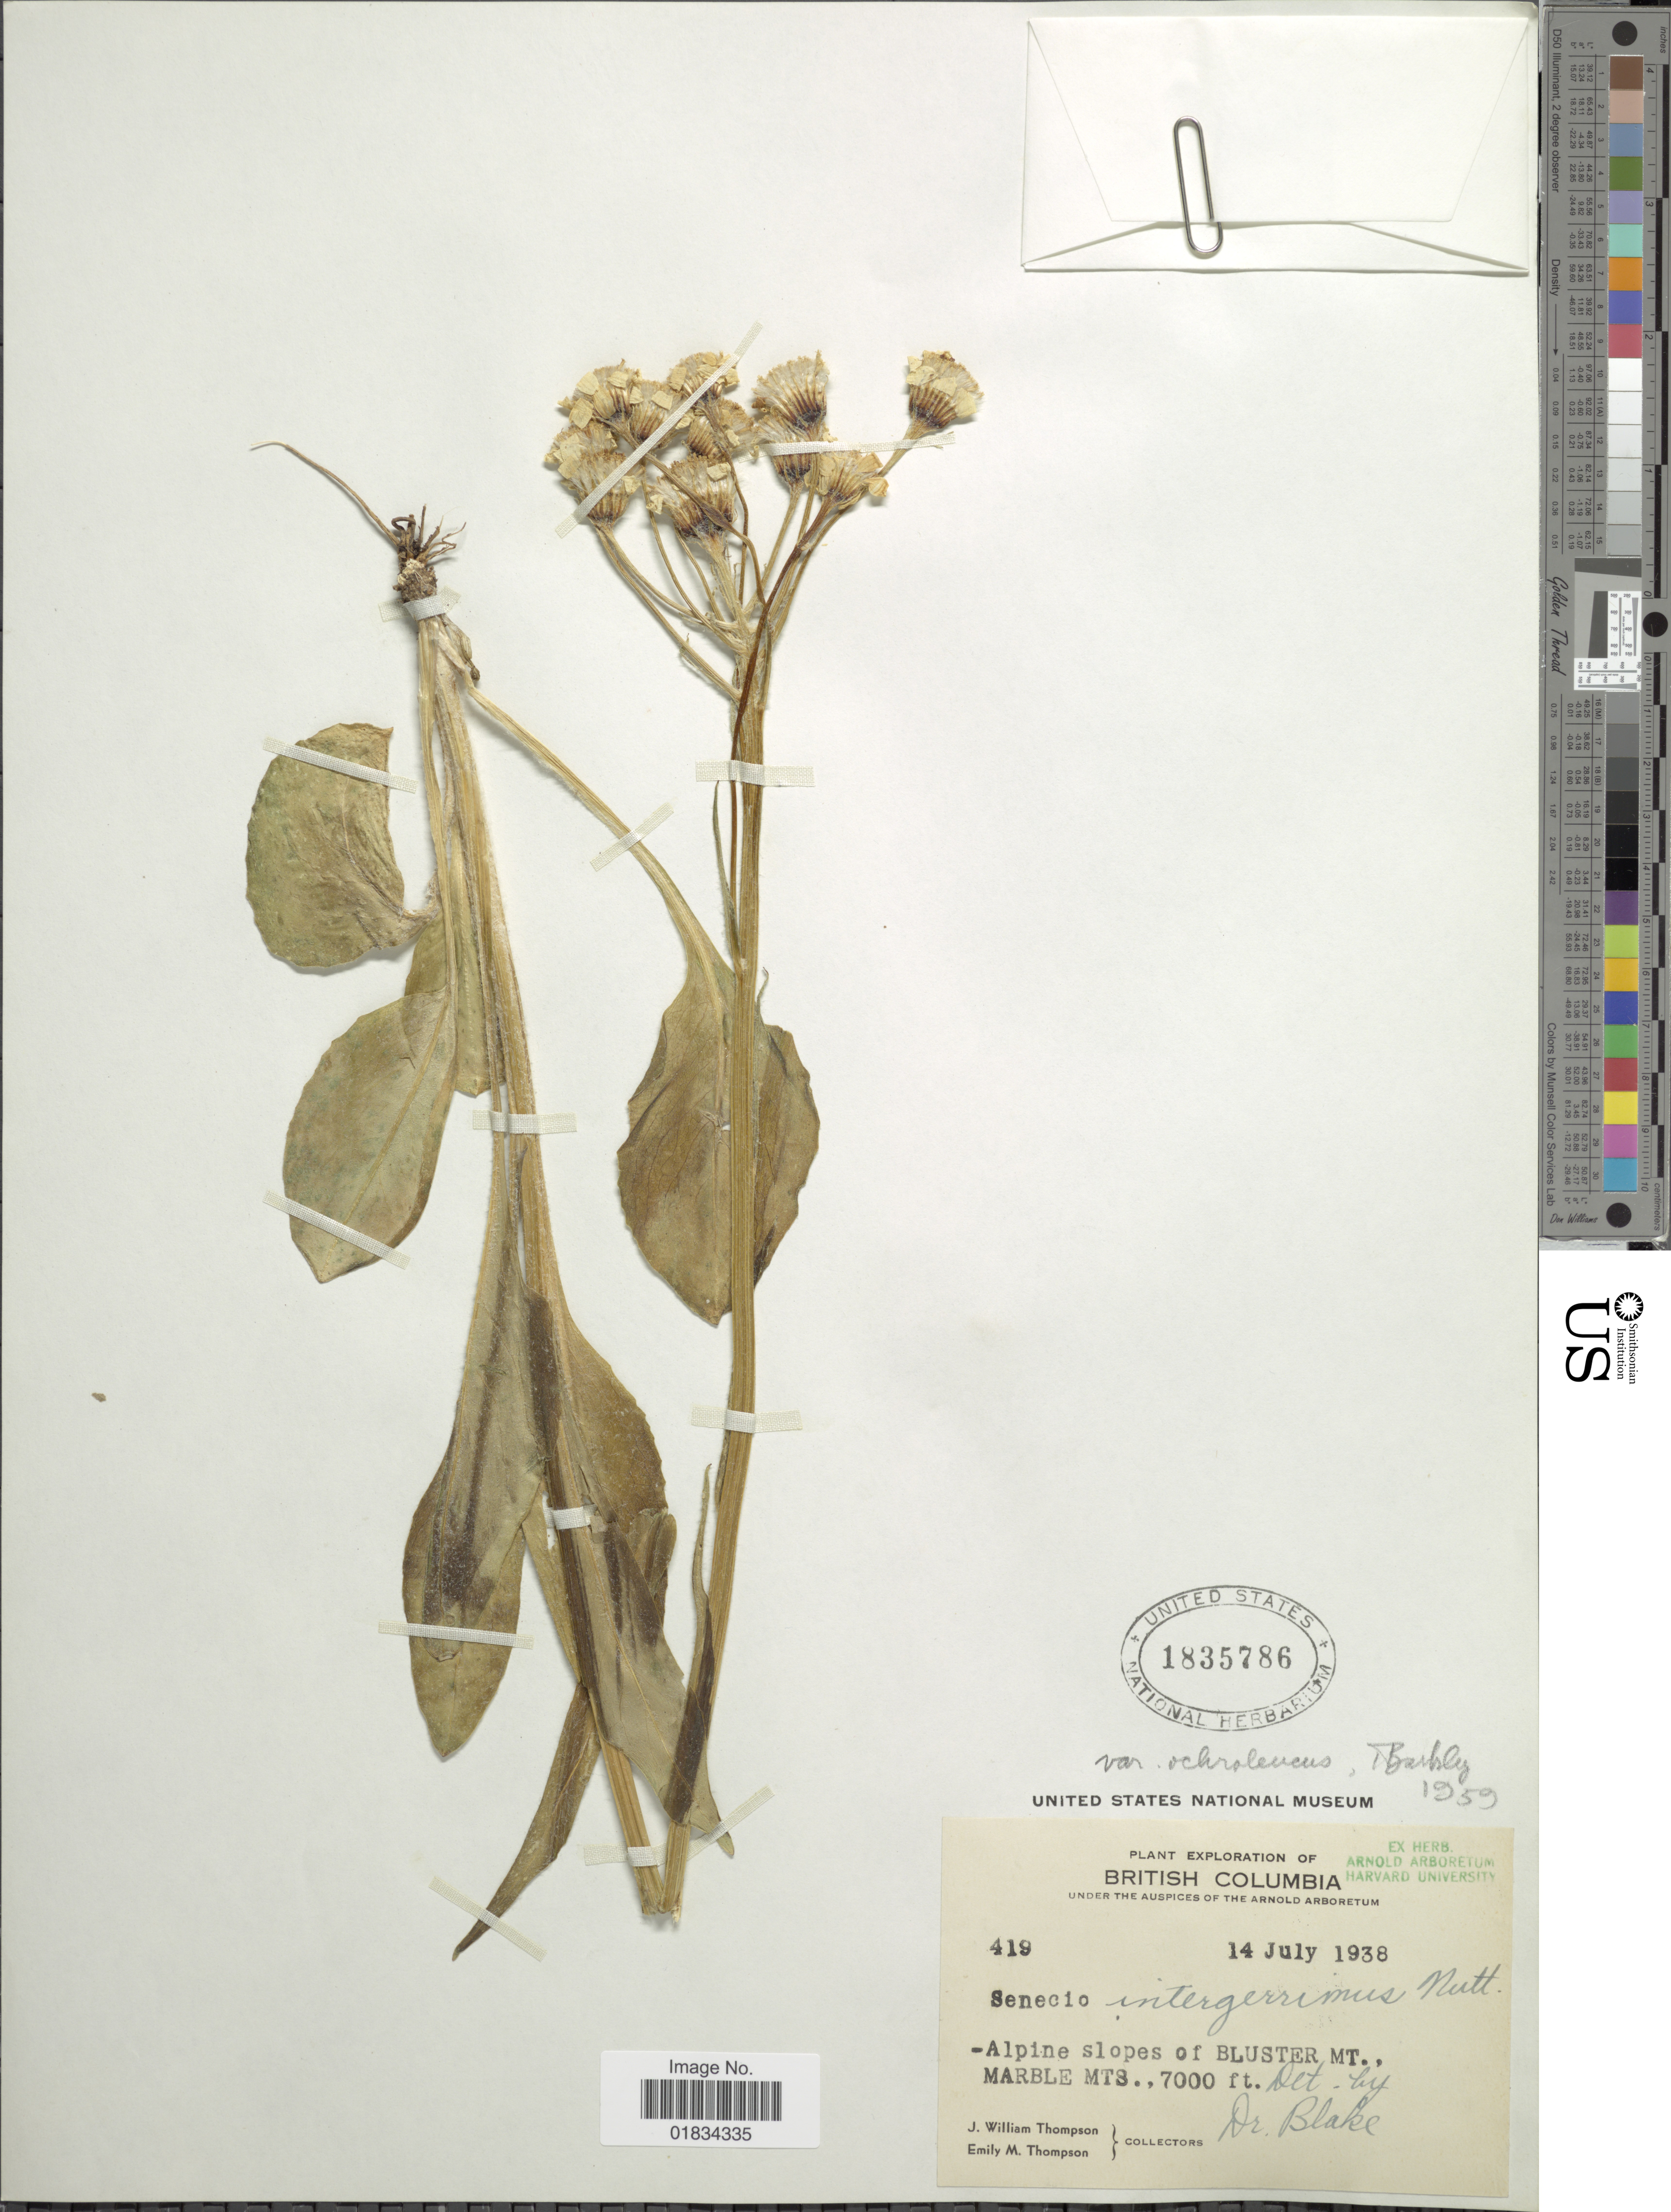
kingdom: Plantae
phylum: Tracheophyta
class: Magnoliopsida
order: Asterales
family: Asteraceae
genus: Senecio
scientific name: Senecio integerrimus var. ochroleucus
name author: (A. Gray) Cronq.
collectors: J. W. Thompson & E. M. Thompson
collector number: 419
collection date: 1938-07-14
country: Canada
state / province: British Columbia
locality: Alpine slopes of Blustr Mt., Marble Mts.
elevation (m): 2134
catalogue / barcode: US 1835786